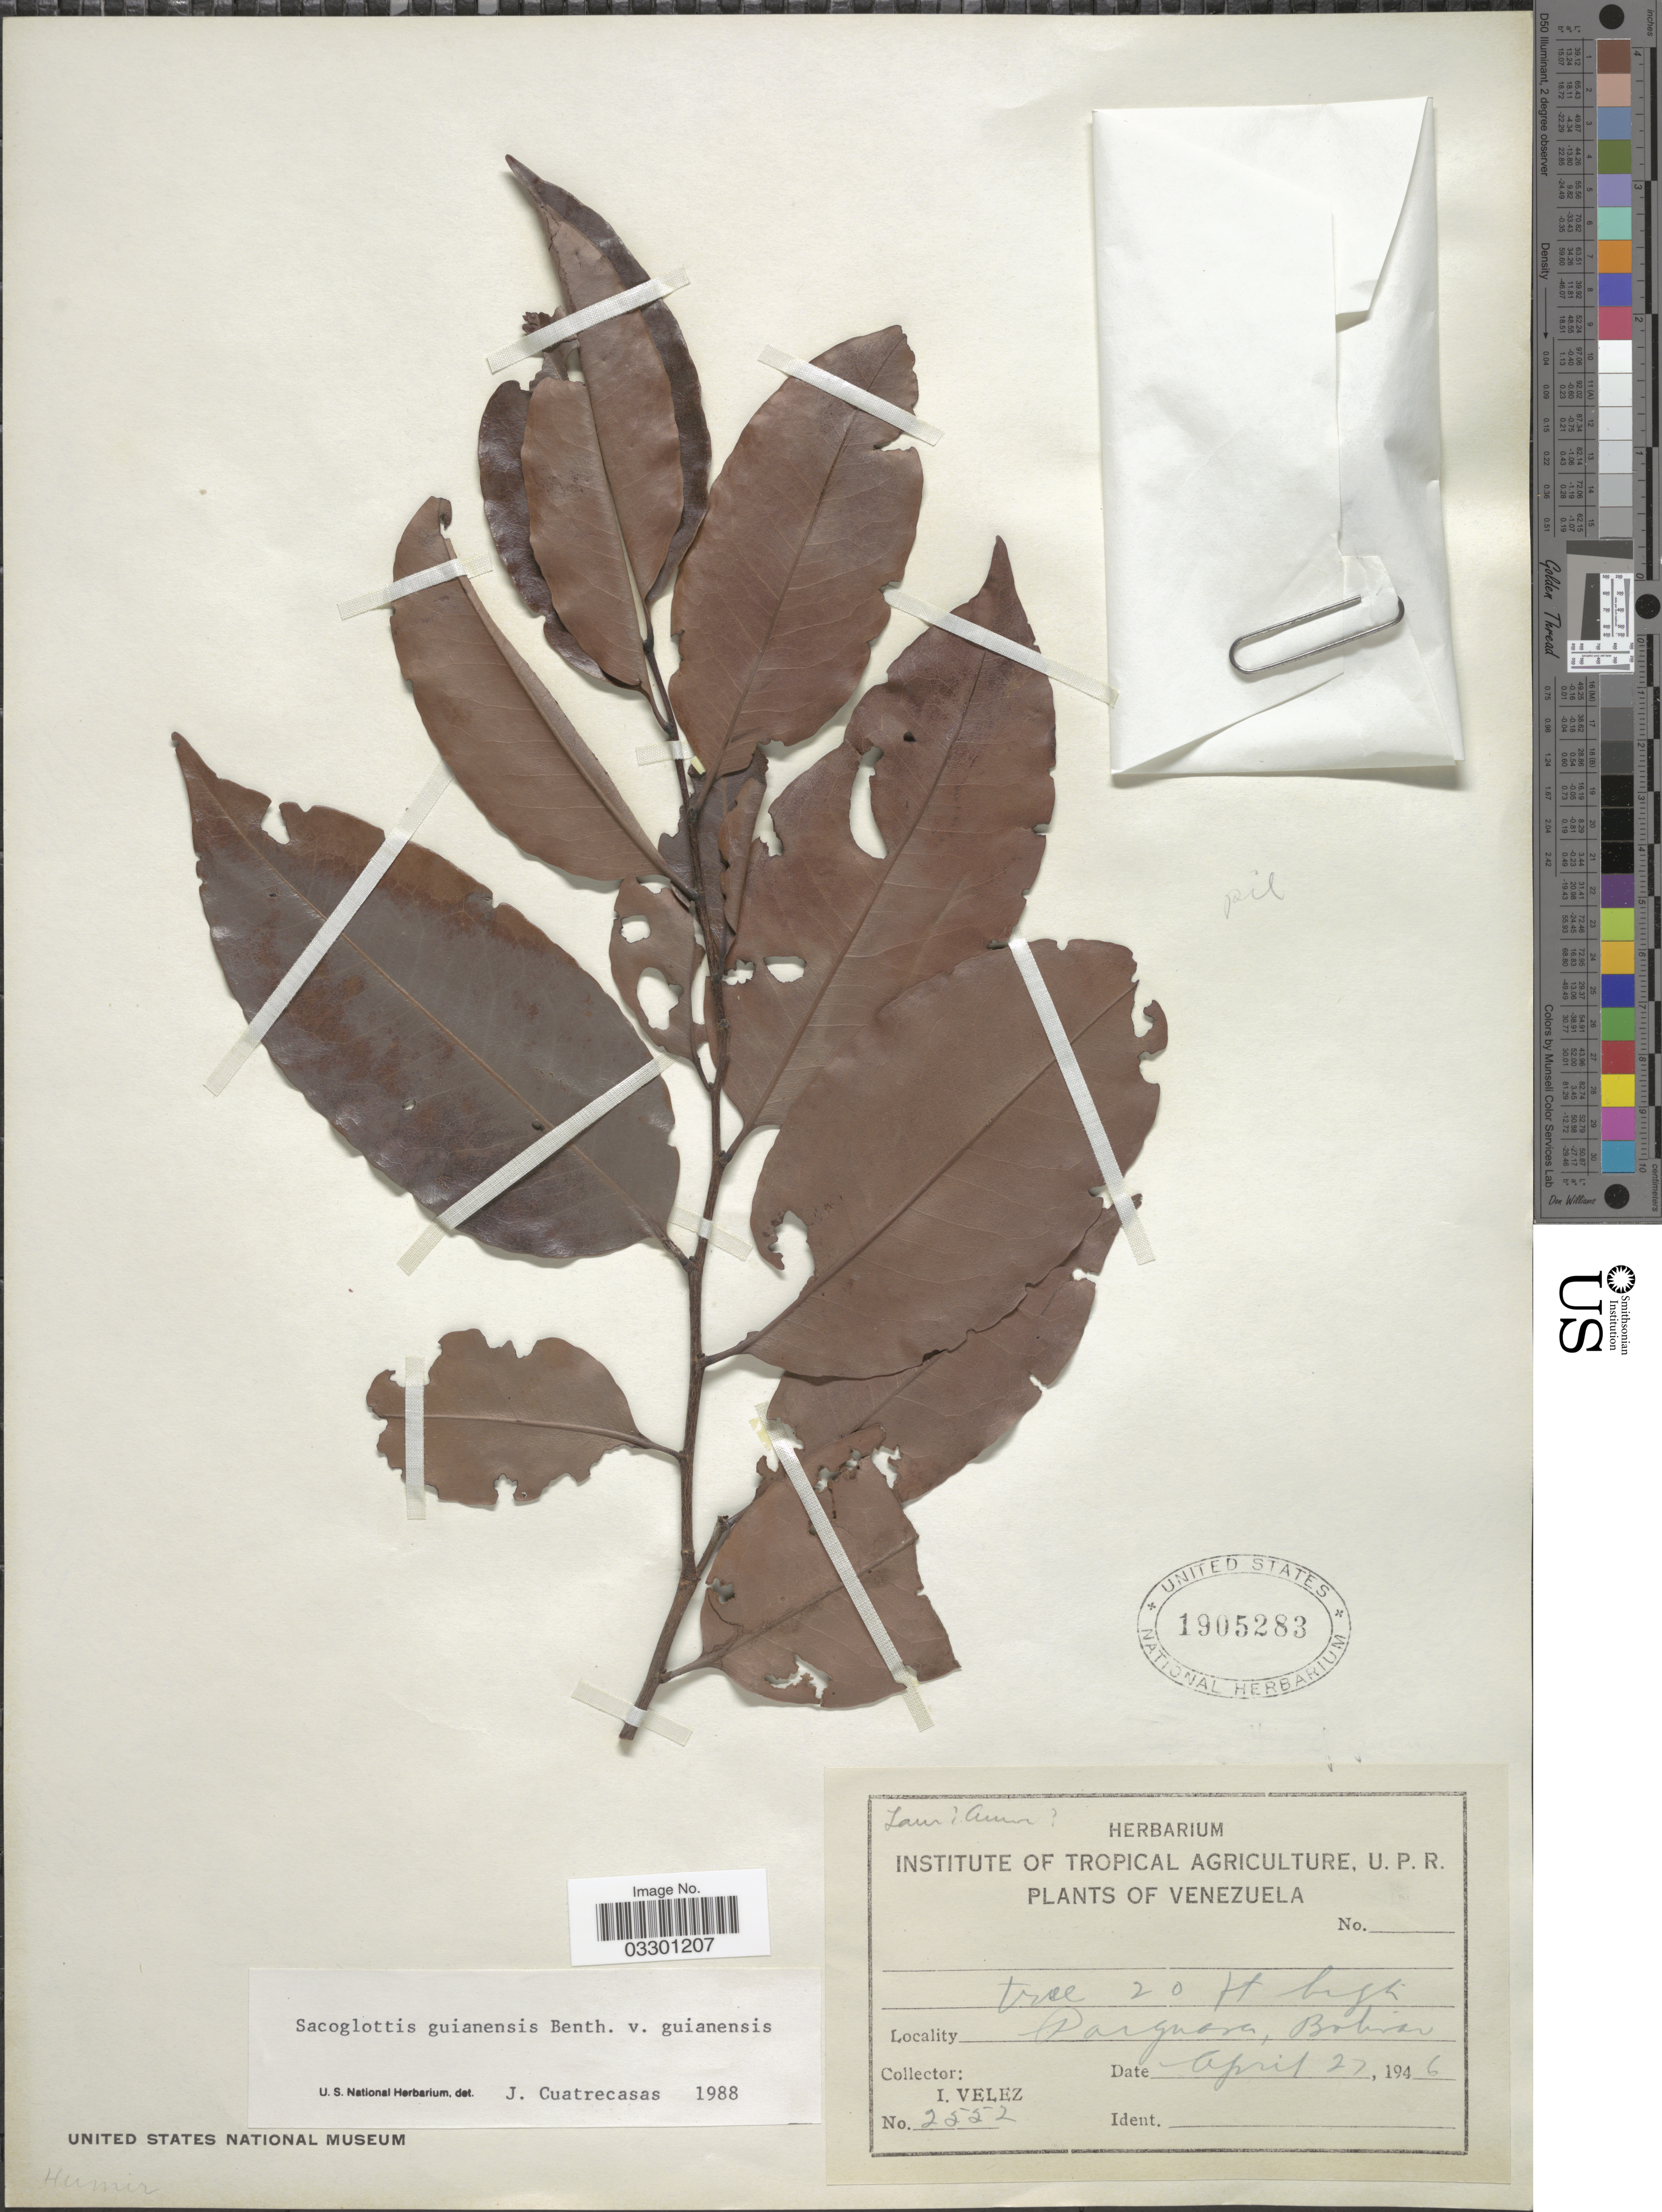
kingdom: Plantae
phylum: Tracheophyta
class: Magnoliopsida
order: Malpighiales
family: Humiriaceae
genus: Sacoglottis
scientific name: Sacoglottis guianensis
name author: Benth.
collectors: I. Velez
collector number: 2552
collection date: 1946-04-27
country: Venezuela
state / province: Bolivar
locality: Parguara [interpreted].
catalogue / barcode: US 1905283